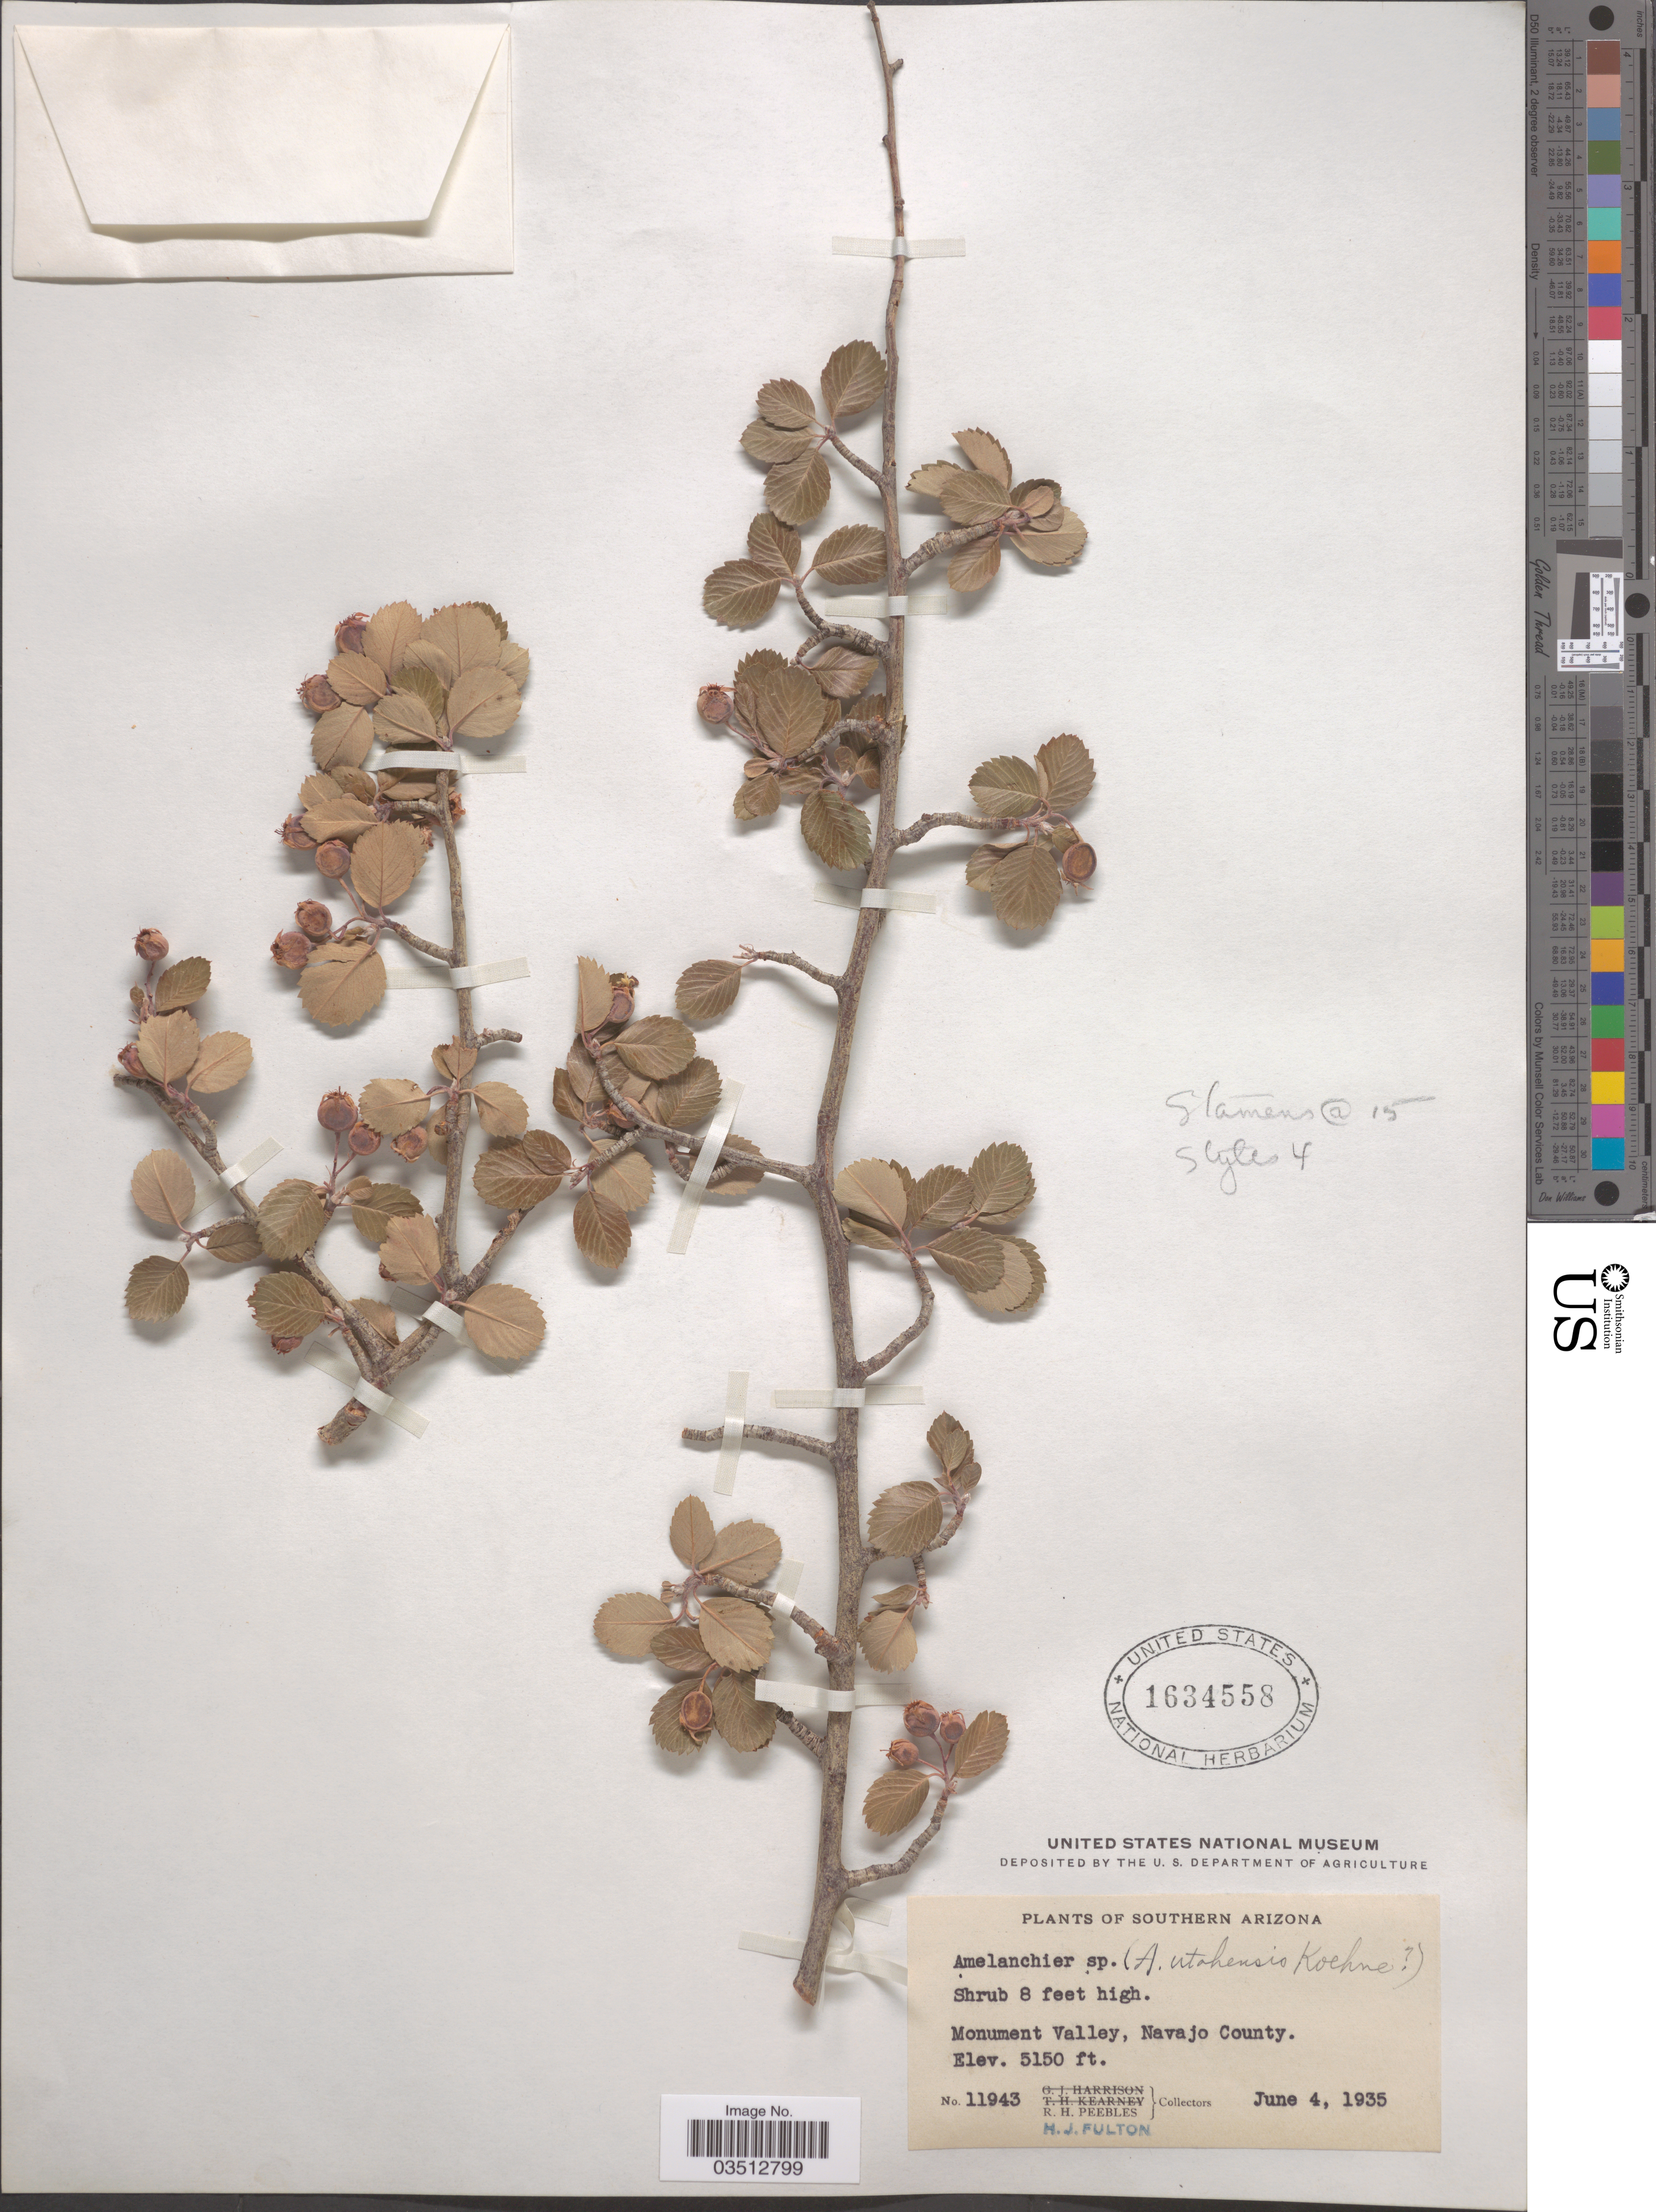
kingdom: Plantae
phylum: Tracheophyta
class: Magnoliopsida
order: Rosales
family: Rosaceae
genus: Amelanchier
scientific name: Amelanchier utahensis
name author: Koehne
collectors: R. H. Peebles & H. Fulton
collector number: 11943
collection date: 1935-06-04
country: United States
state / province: Arizona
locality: Southern Arizona. Monument Valley, Navajo County.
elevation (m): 1570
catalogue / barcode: US 1634558